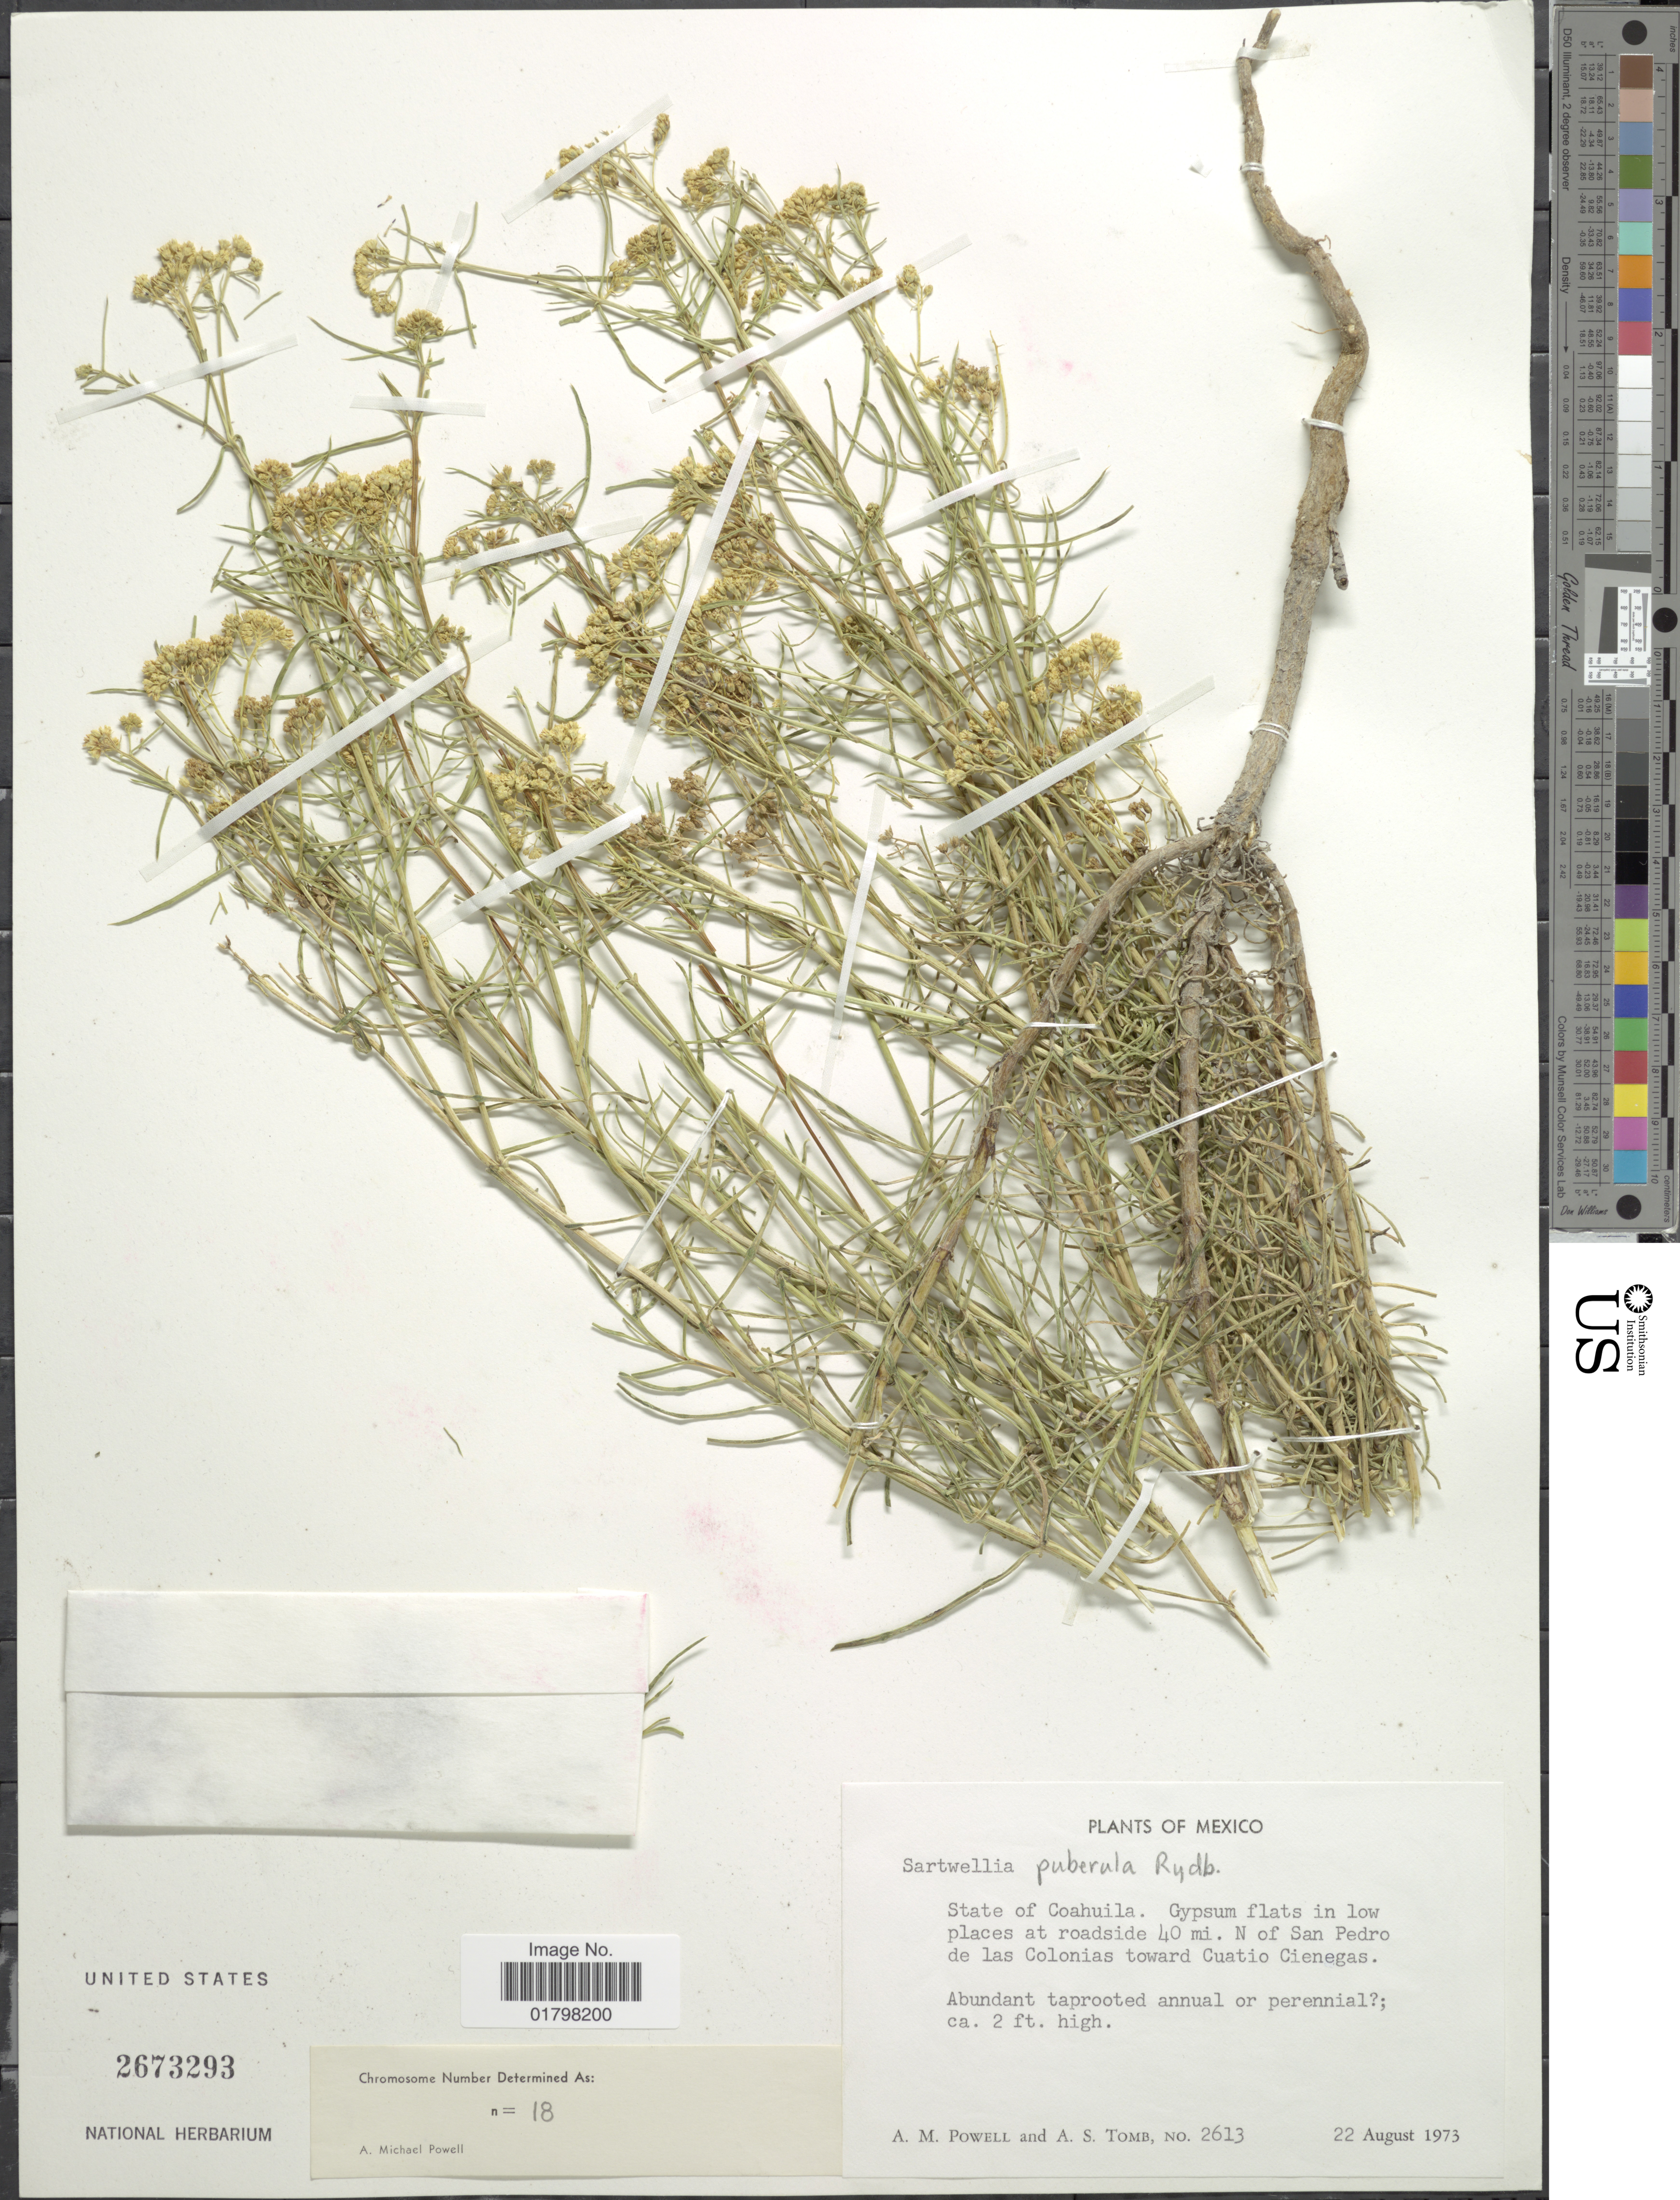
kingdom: Plantae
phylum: Tracheophyta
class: Magnoliopsida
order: Asterales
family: Asteraceae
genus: Sartwellia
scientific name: Sartwellia puberula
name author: Rydb.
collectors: A. M. Powell & A. Tomb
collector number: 2613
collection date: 1973-08-22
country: Mexico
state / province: Coahuila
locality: State of Coahuila. Gypsum flats in low places at roadside 40 mi. N of San Pedro de las Colonias toward Cuatio Cienegas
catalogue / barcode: US 2673293